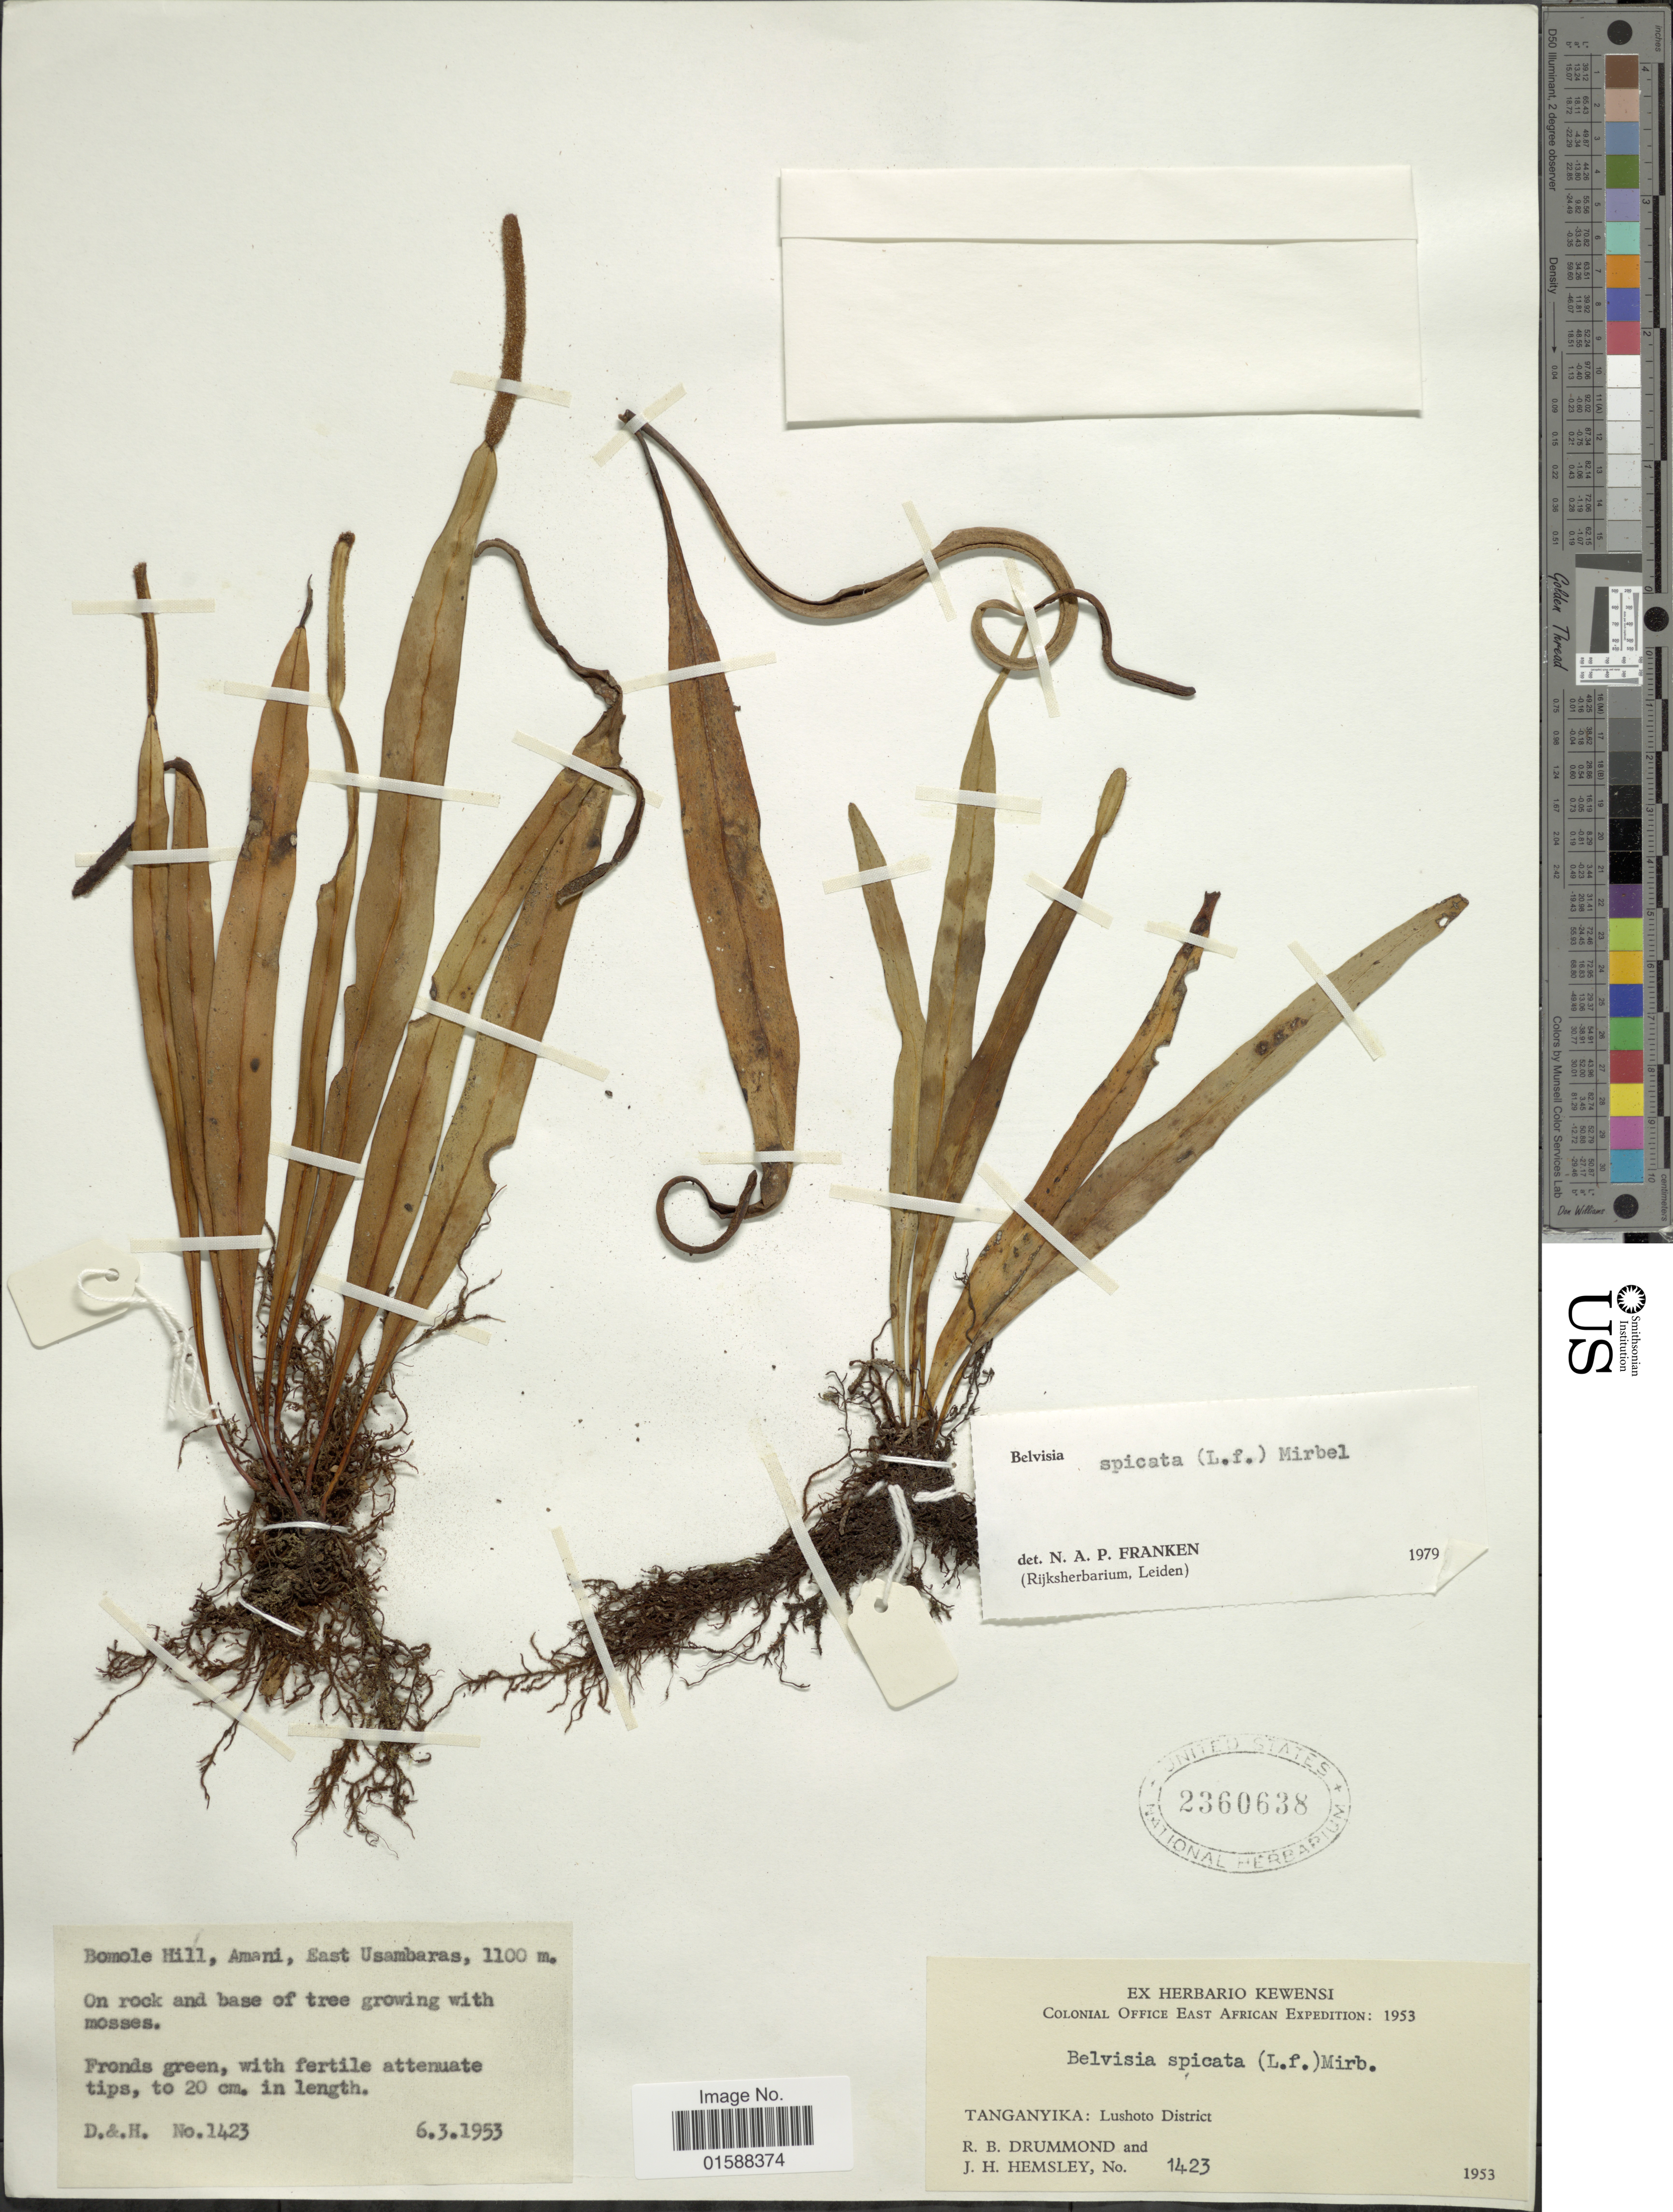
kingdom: Plantae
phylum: Tracheophyta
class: Polypodiopsida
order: Polypodiales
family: Polypodiaceae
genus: Lepisorus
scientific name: Lepisorus spicatus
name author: (L. f.) Li S. Wang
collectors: R. Drummond & J. H. Hemsley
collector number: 1423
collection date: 1953-03-06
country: Tanzania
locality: East African. Lushoto District. Bomole Hill, Amani, East Usambaras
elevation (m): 1100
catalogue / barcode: US 2360638